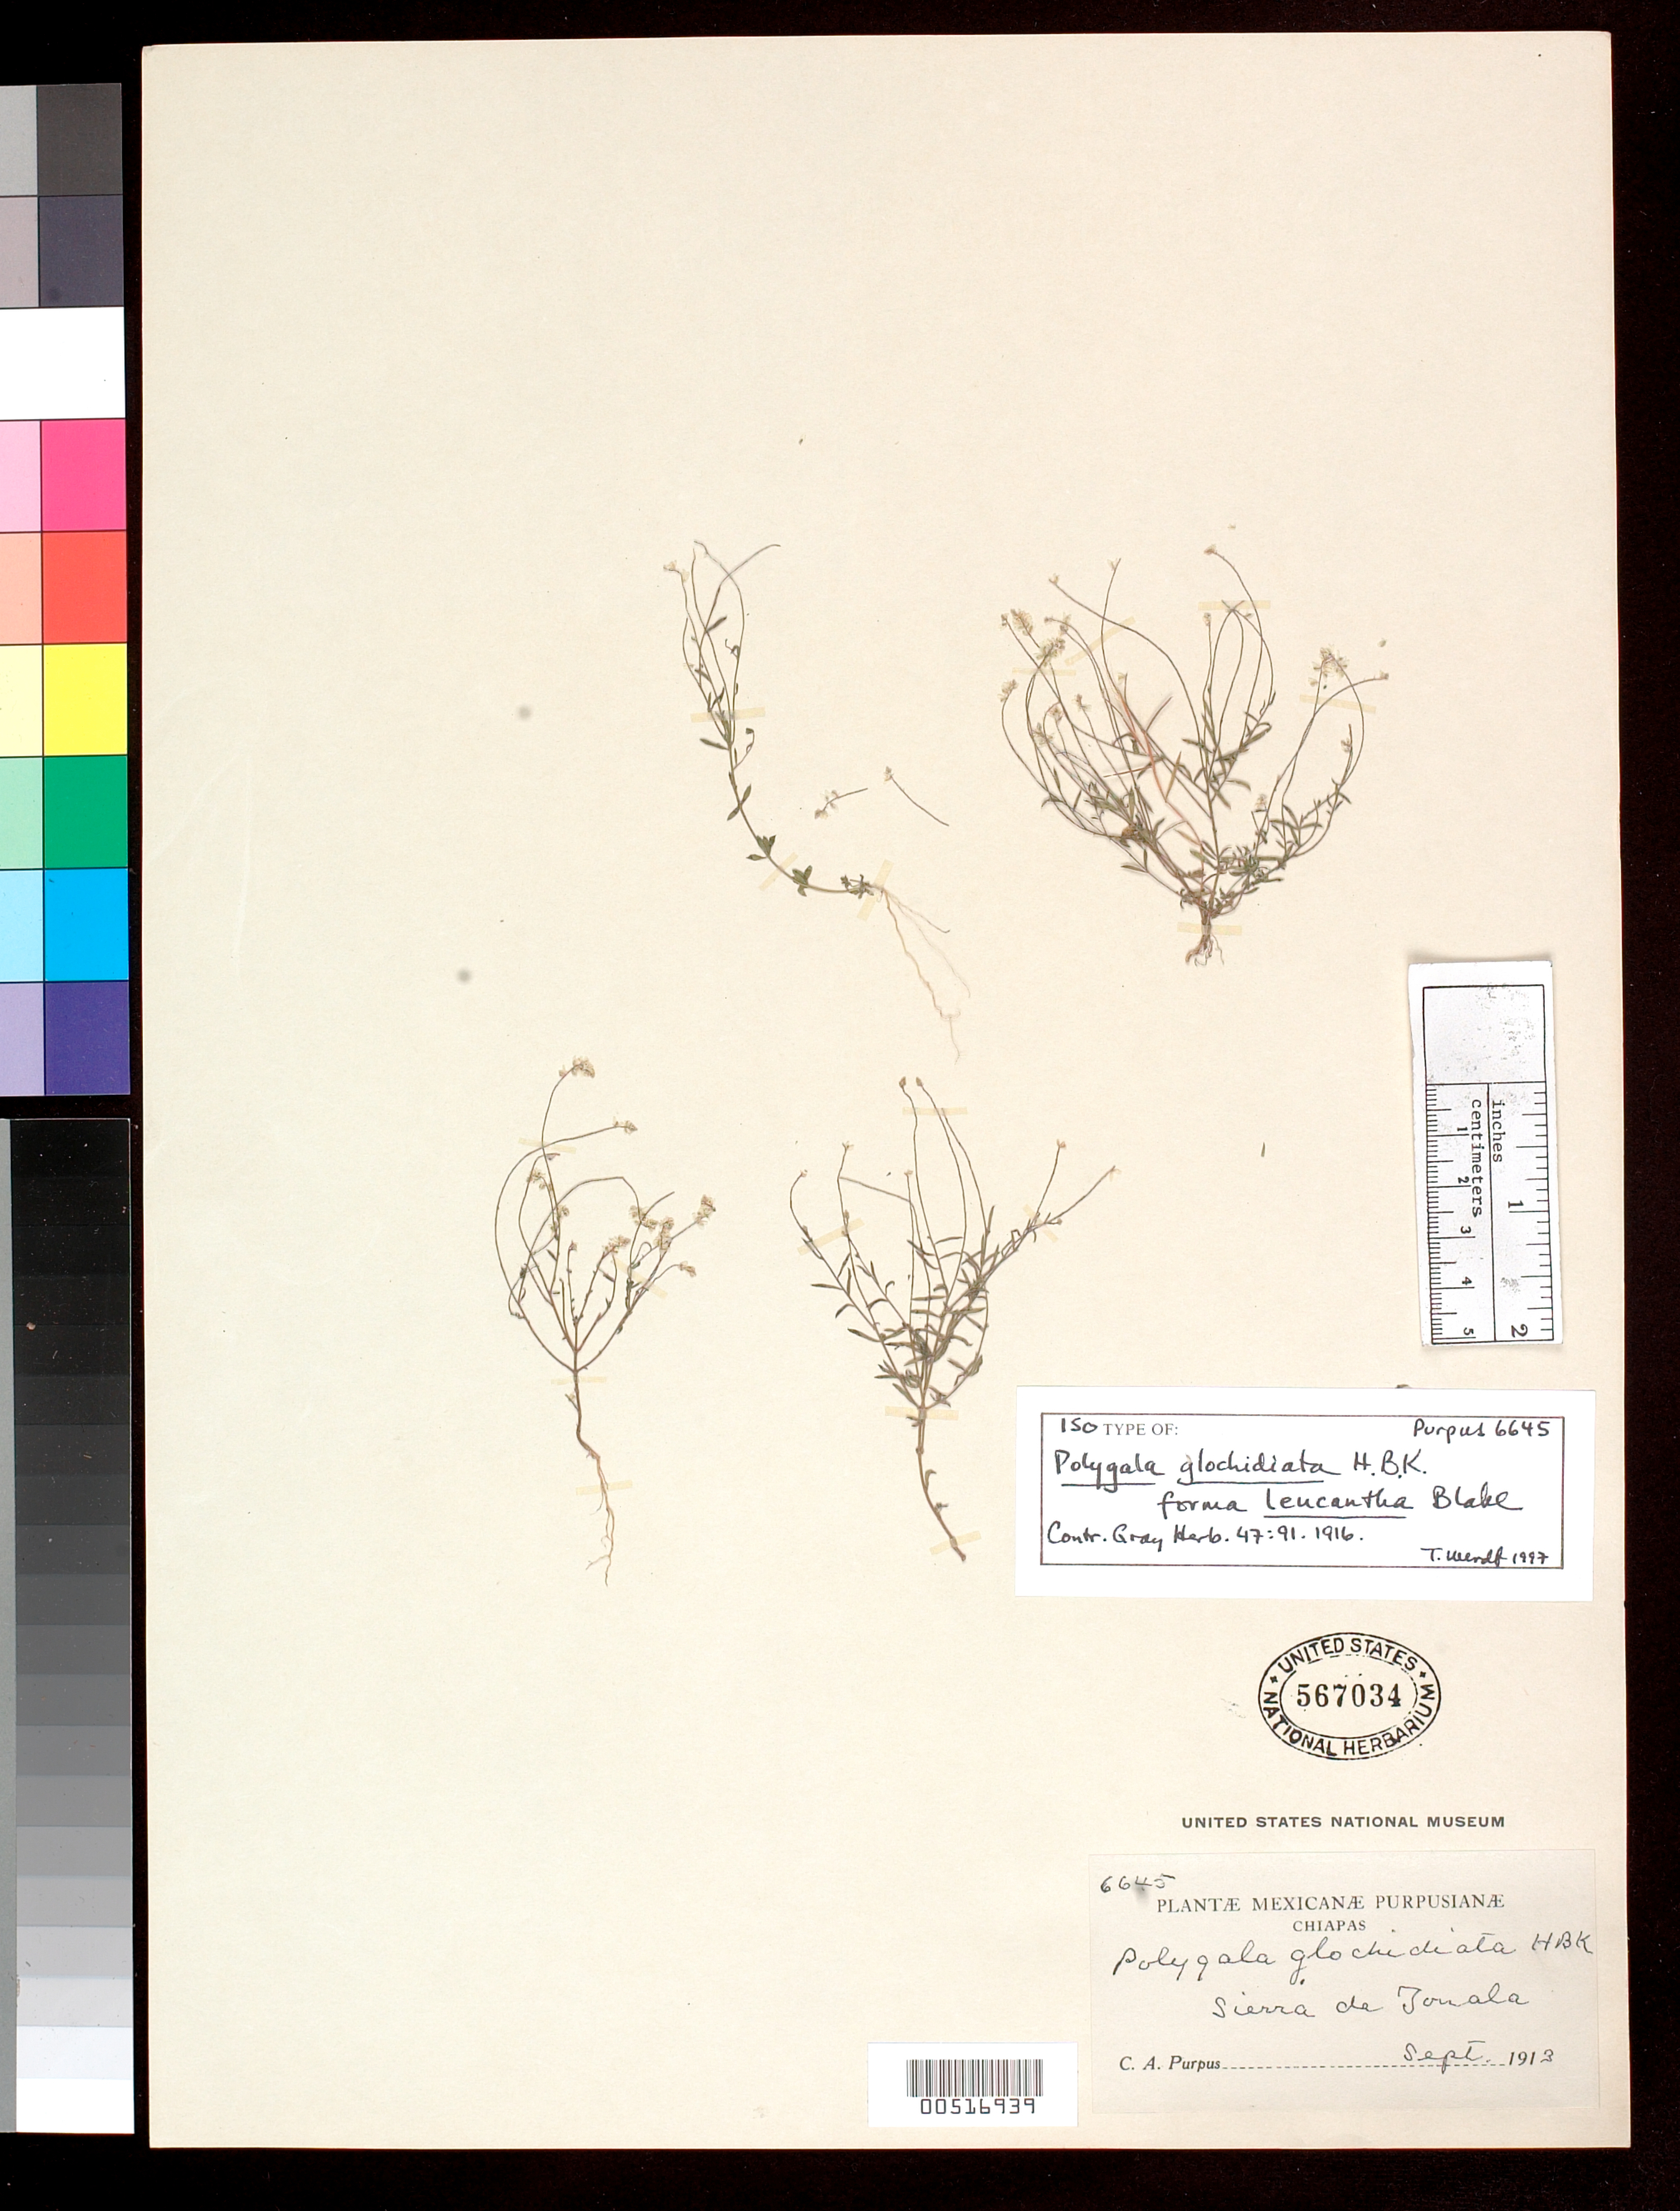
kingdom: Plantae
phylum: Tracheophyta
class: Magnoliopsida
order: Fabales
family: Polygalaceae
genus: Polygala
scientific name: Polygala glochidiata f. leucantha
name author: S.F. Blake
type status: Isotype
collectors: C. A. Purpus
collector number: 6645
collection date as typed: Sep 1913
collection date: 1913-09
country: Mexico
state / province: Chiapas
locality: Sierra de Tonala.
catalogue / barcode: US 567034